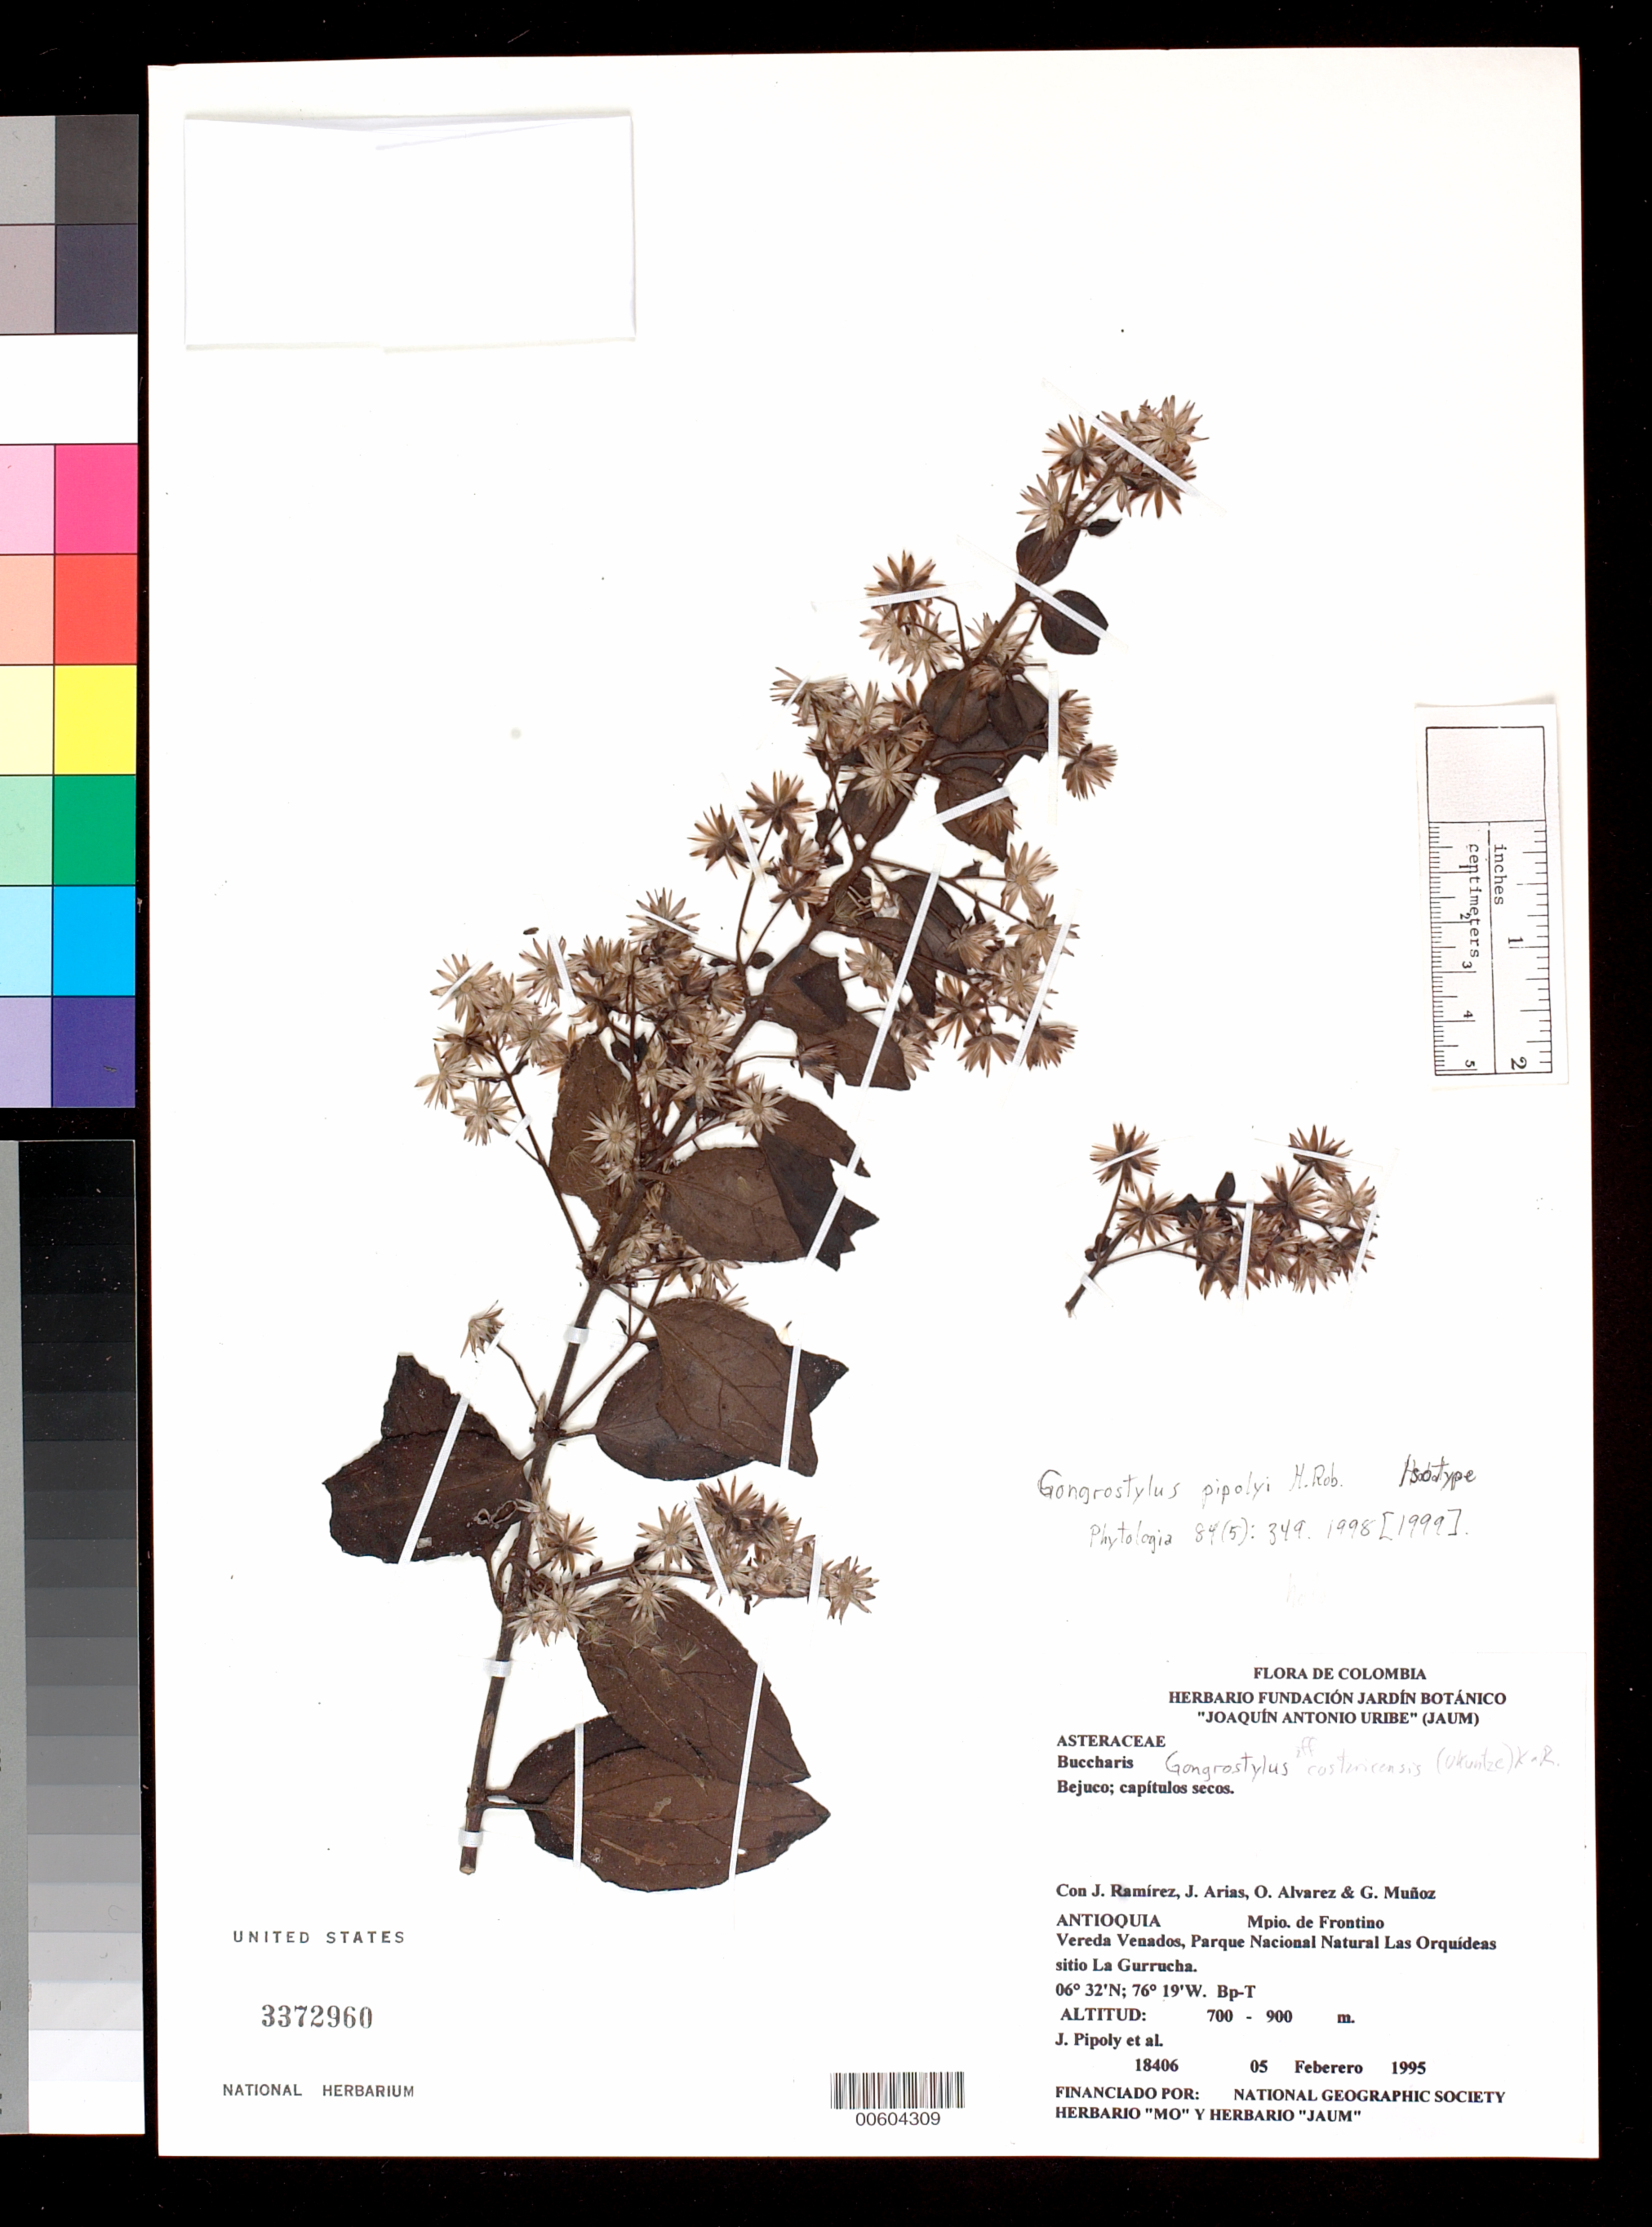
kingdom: Plantae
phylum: Tracheophyta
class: Magnoliopsida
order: Asterales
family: Asteraceae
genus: Gongrostylus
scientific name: Gongrostylus pipolyi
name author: H. Rob.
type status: Isotype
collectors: J. J. Pipoly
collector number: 18406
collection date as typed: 05 Feb 1995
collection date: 1995-02-05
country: Colombia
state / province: Antioquia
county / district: Frontino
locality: Vereda Venados, Parque Nacional Natural Las Orquideas Sitio La Gurrucha.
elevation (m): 700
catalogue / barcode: US 3372960